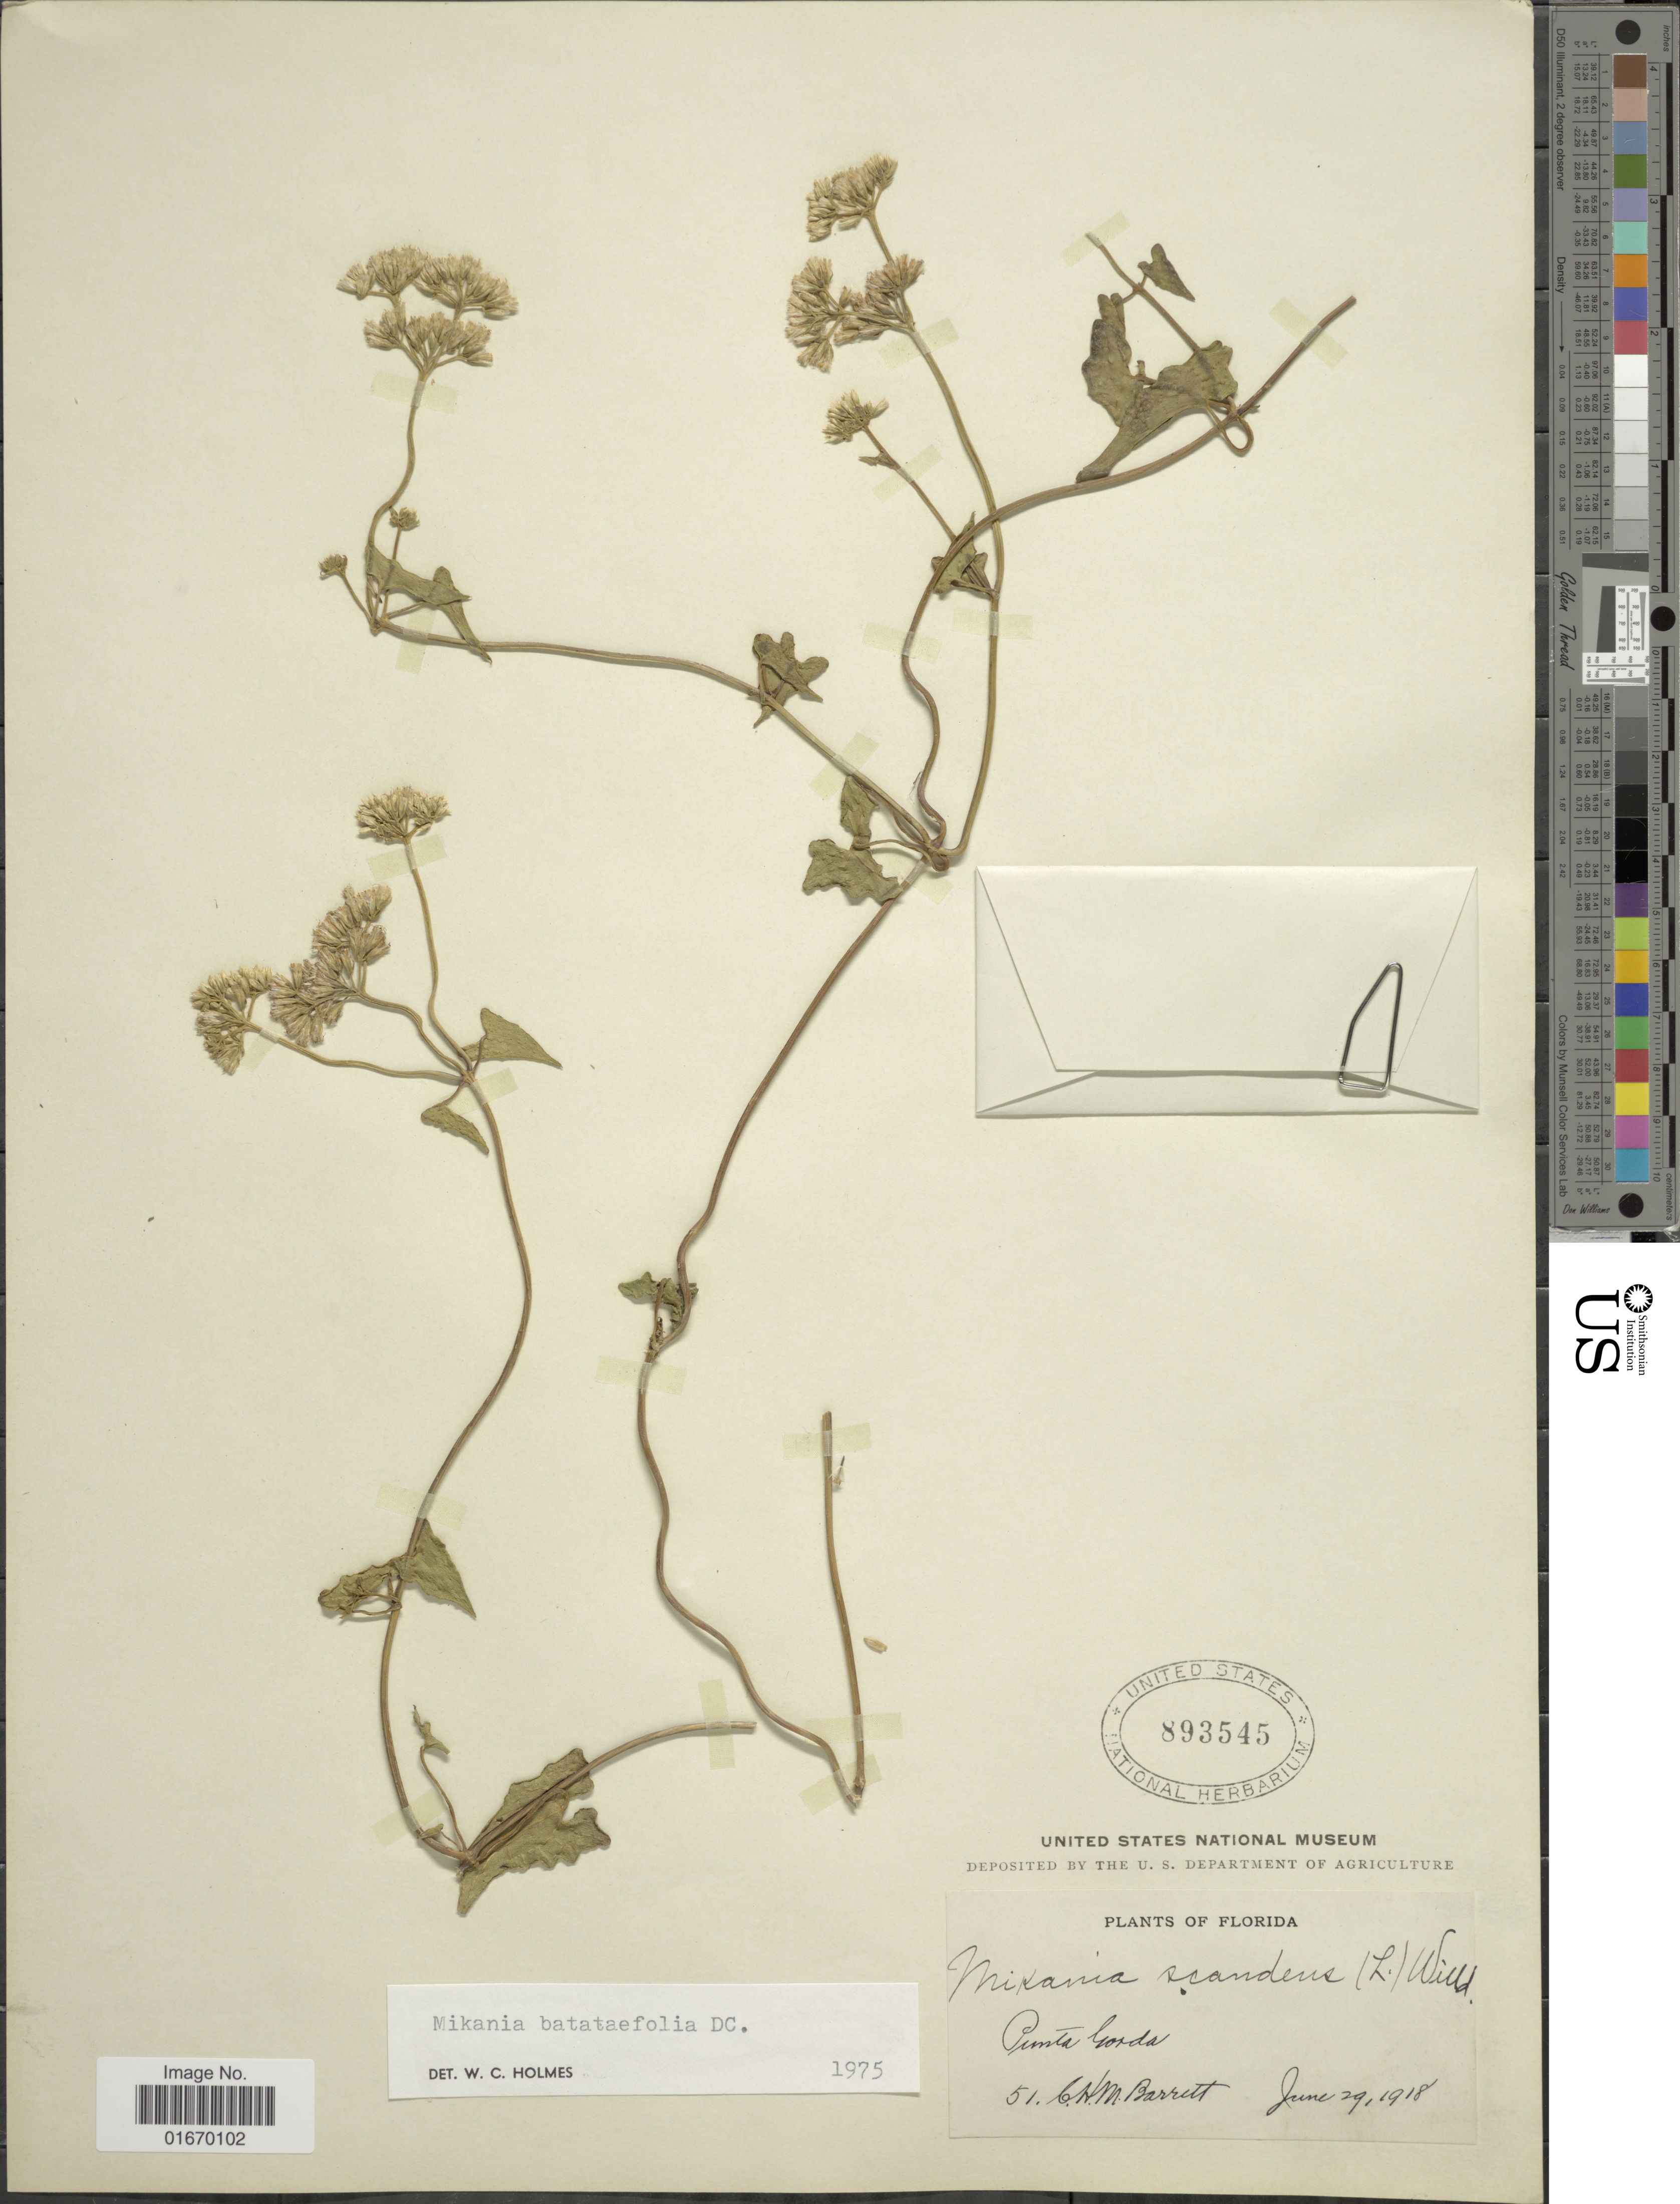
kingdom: Plantae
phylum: Tracheophyta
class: Magnoliopsida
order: Asterales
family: Asteraceae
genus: Mikania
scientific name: Mikania batataefolia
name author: DC.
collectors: C. Barrett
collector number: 51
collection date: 1918-06-29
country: United States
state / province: Florida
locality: Punta Gorda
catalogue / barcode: US 893545